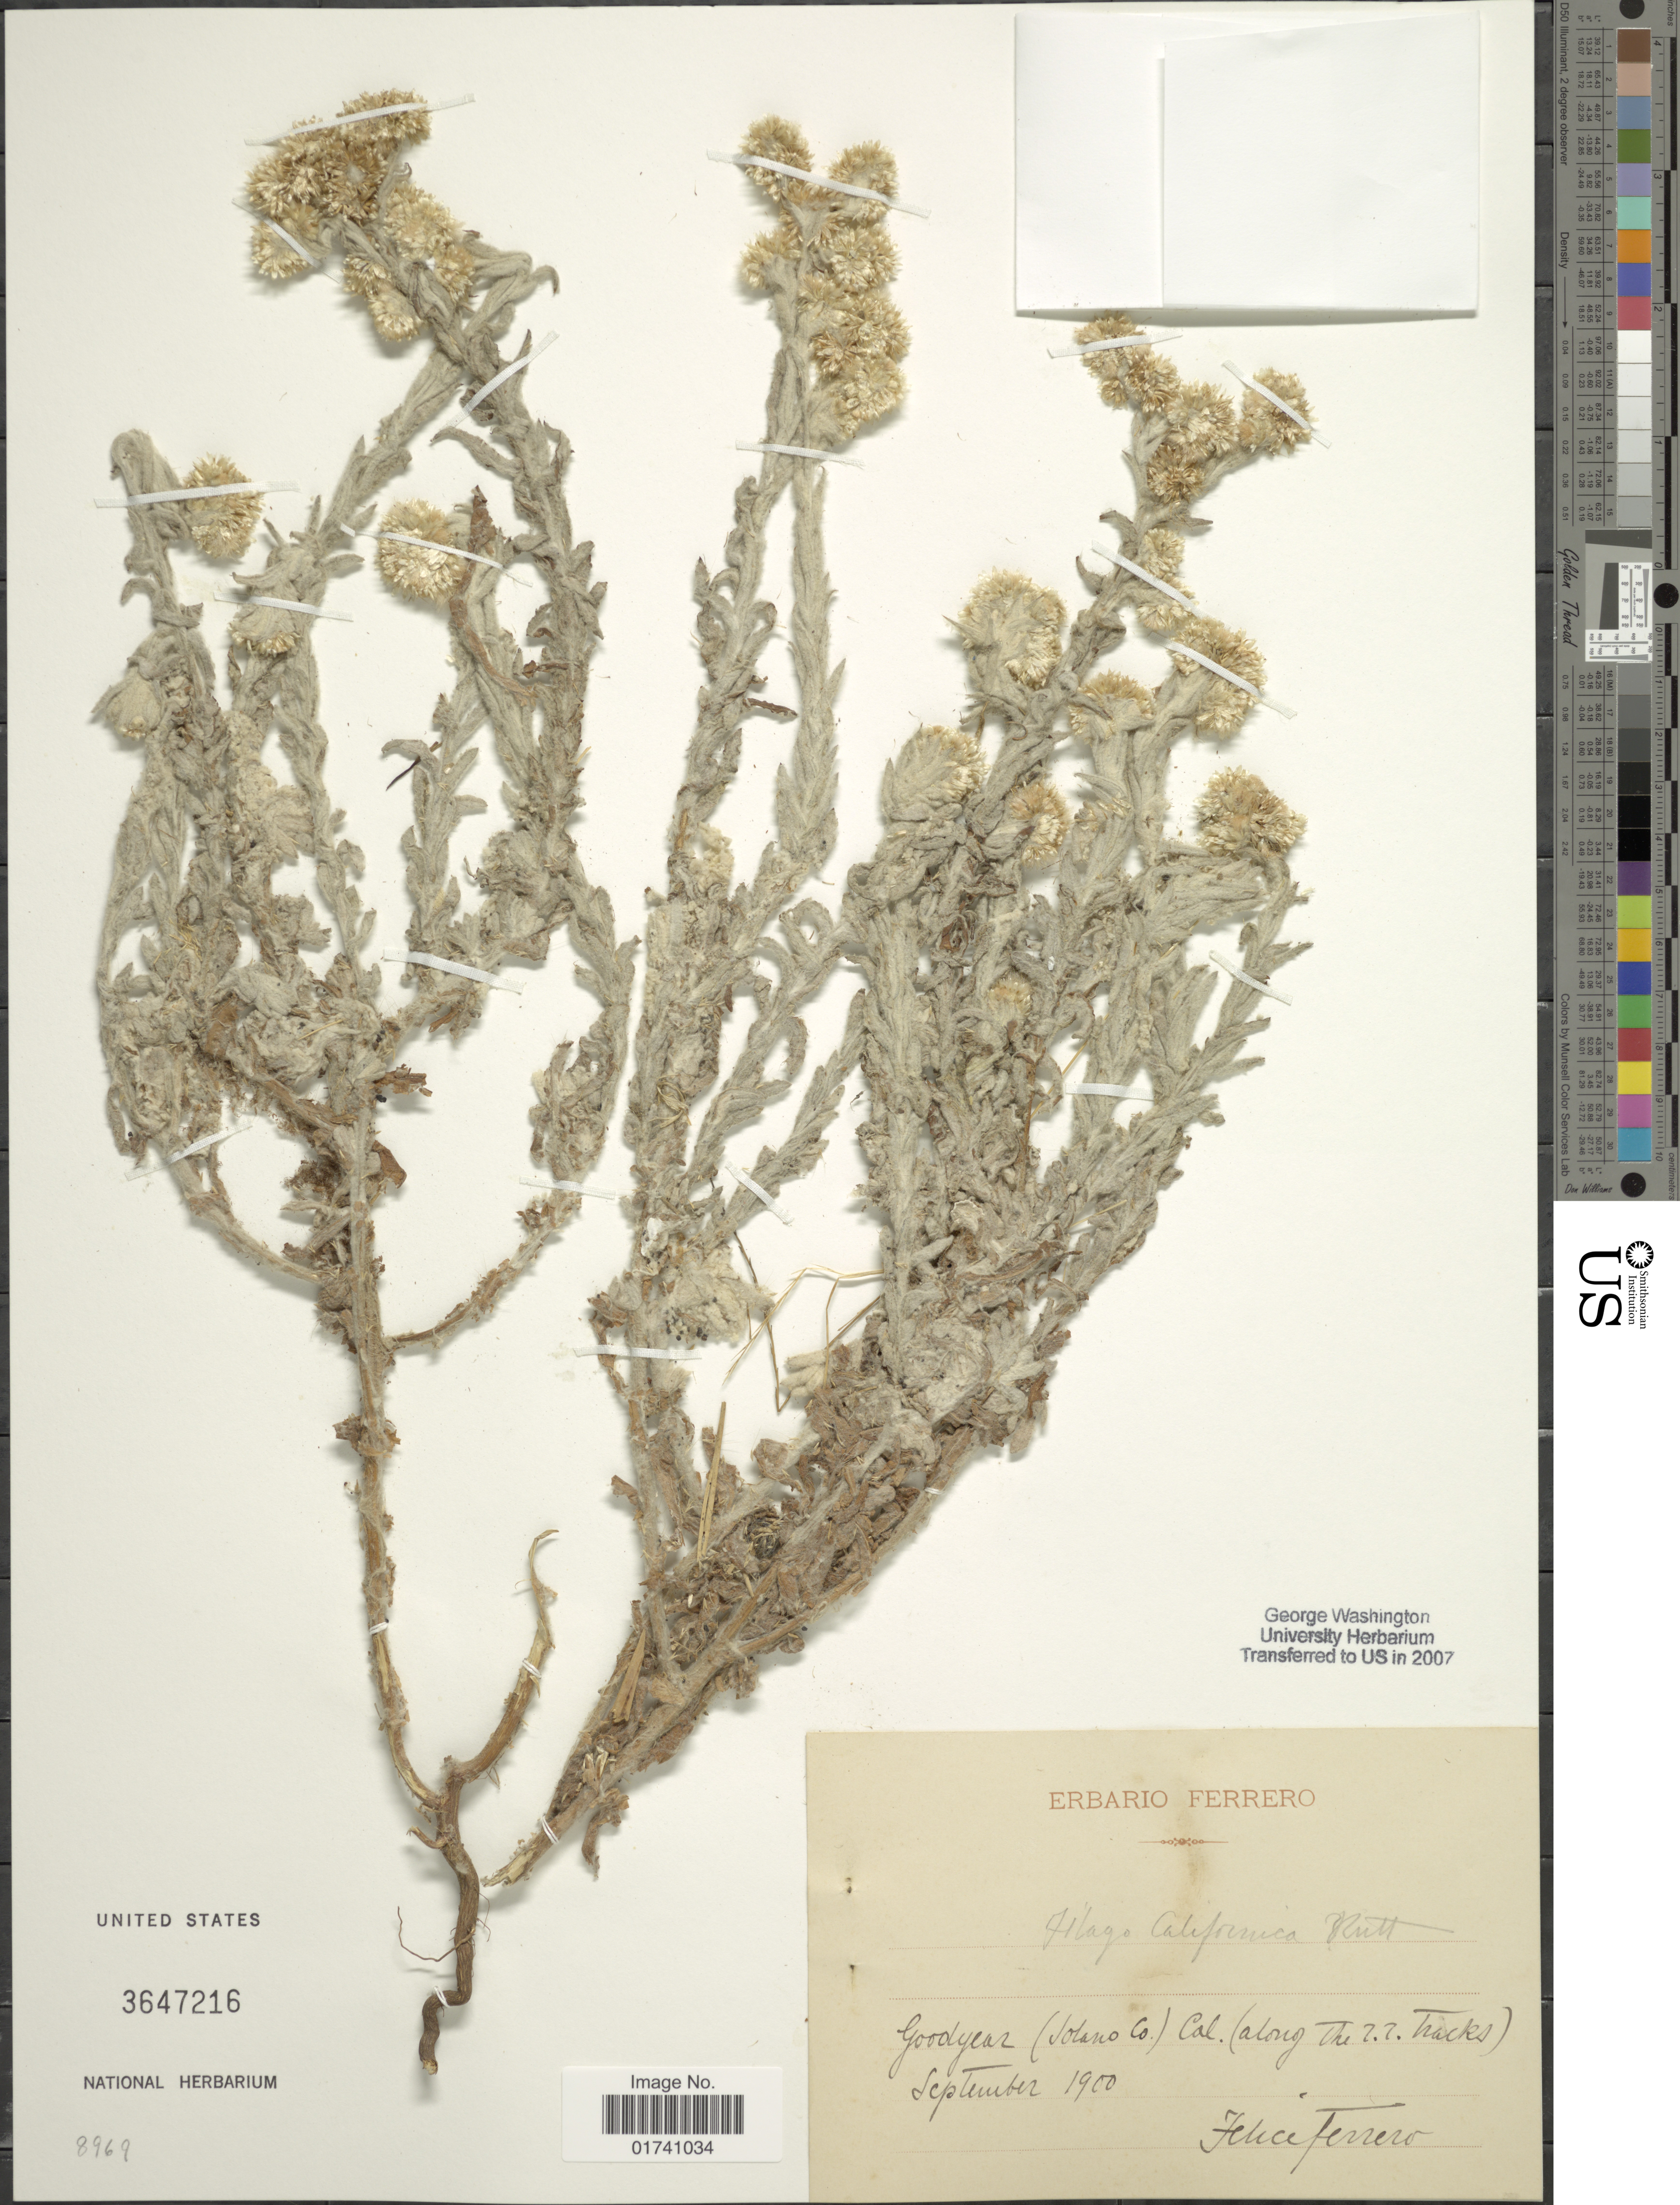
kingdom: Plantae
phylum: Tracheophyta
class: Magnoliopsida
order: Asterales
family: Asteraceae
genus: Logfia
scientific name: Logfia filaginoides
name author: (Hook. & Arn.) Morefield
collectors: F. Ferrero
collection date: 1900-09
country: United States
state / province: California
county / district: Solano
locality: Goodyear (Solano Co.) Cal. (along The t.t. Tracks).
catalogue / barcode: US 3647216